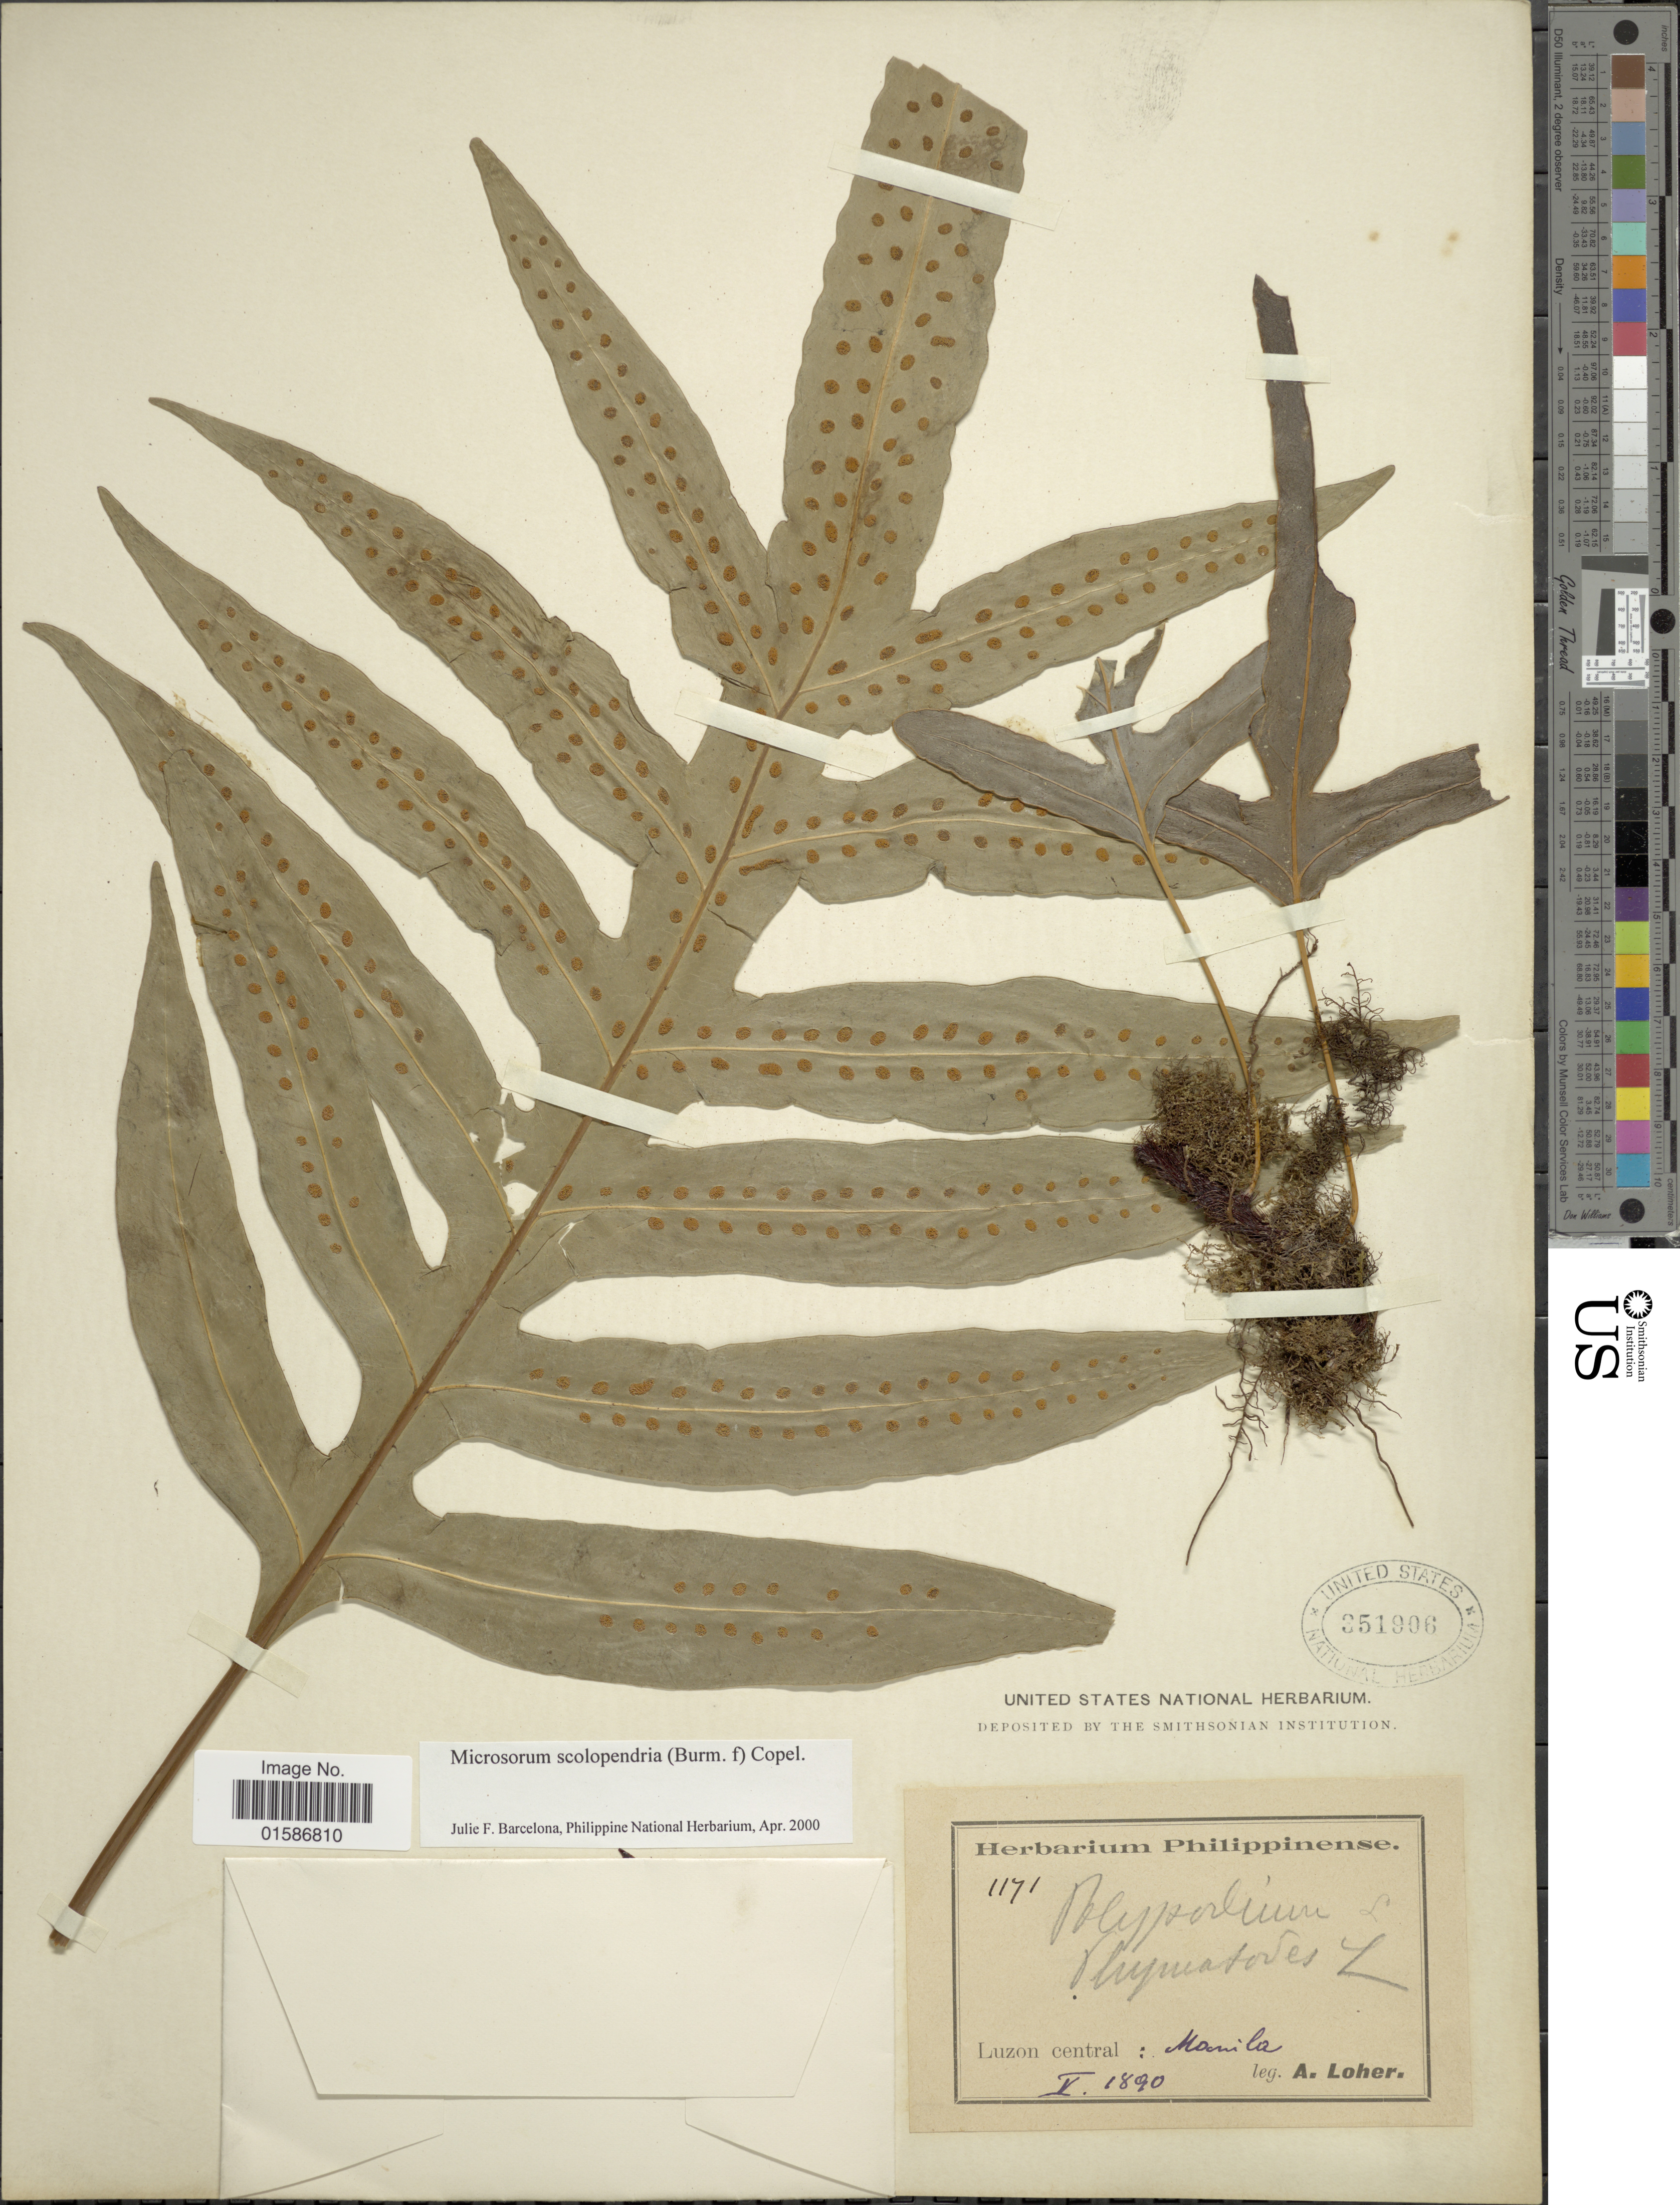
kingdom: Plantae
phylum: Tracheophyta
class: Polypodiopsida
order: Polypodiales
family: Polypodiaceae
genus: Microsorum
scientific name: Microsorum scolopendria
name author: (Burm. f.) Copel.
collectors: A. Loher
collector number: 1171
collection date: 1890-05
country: Philippines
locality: Luzon central: Manila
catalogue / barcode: US 351906